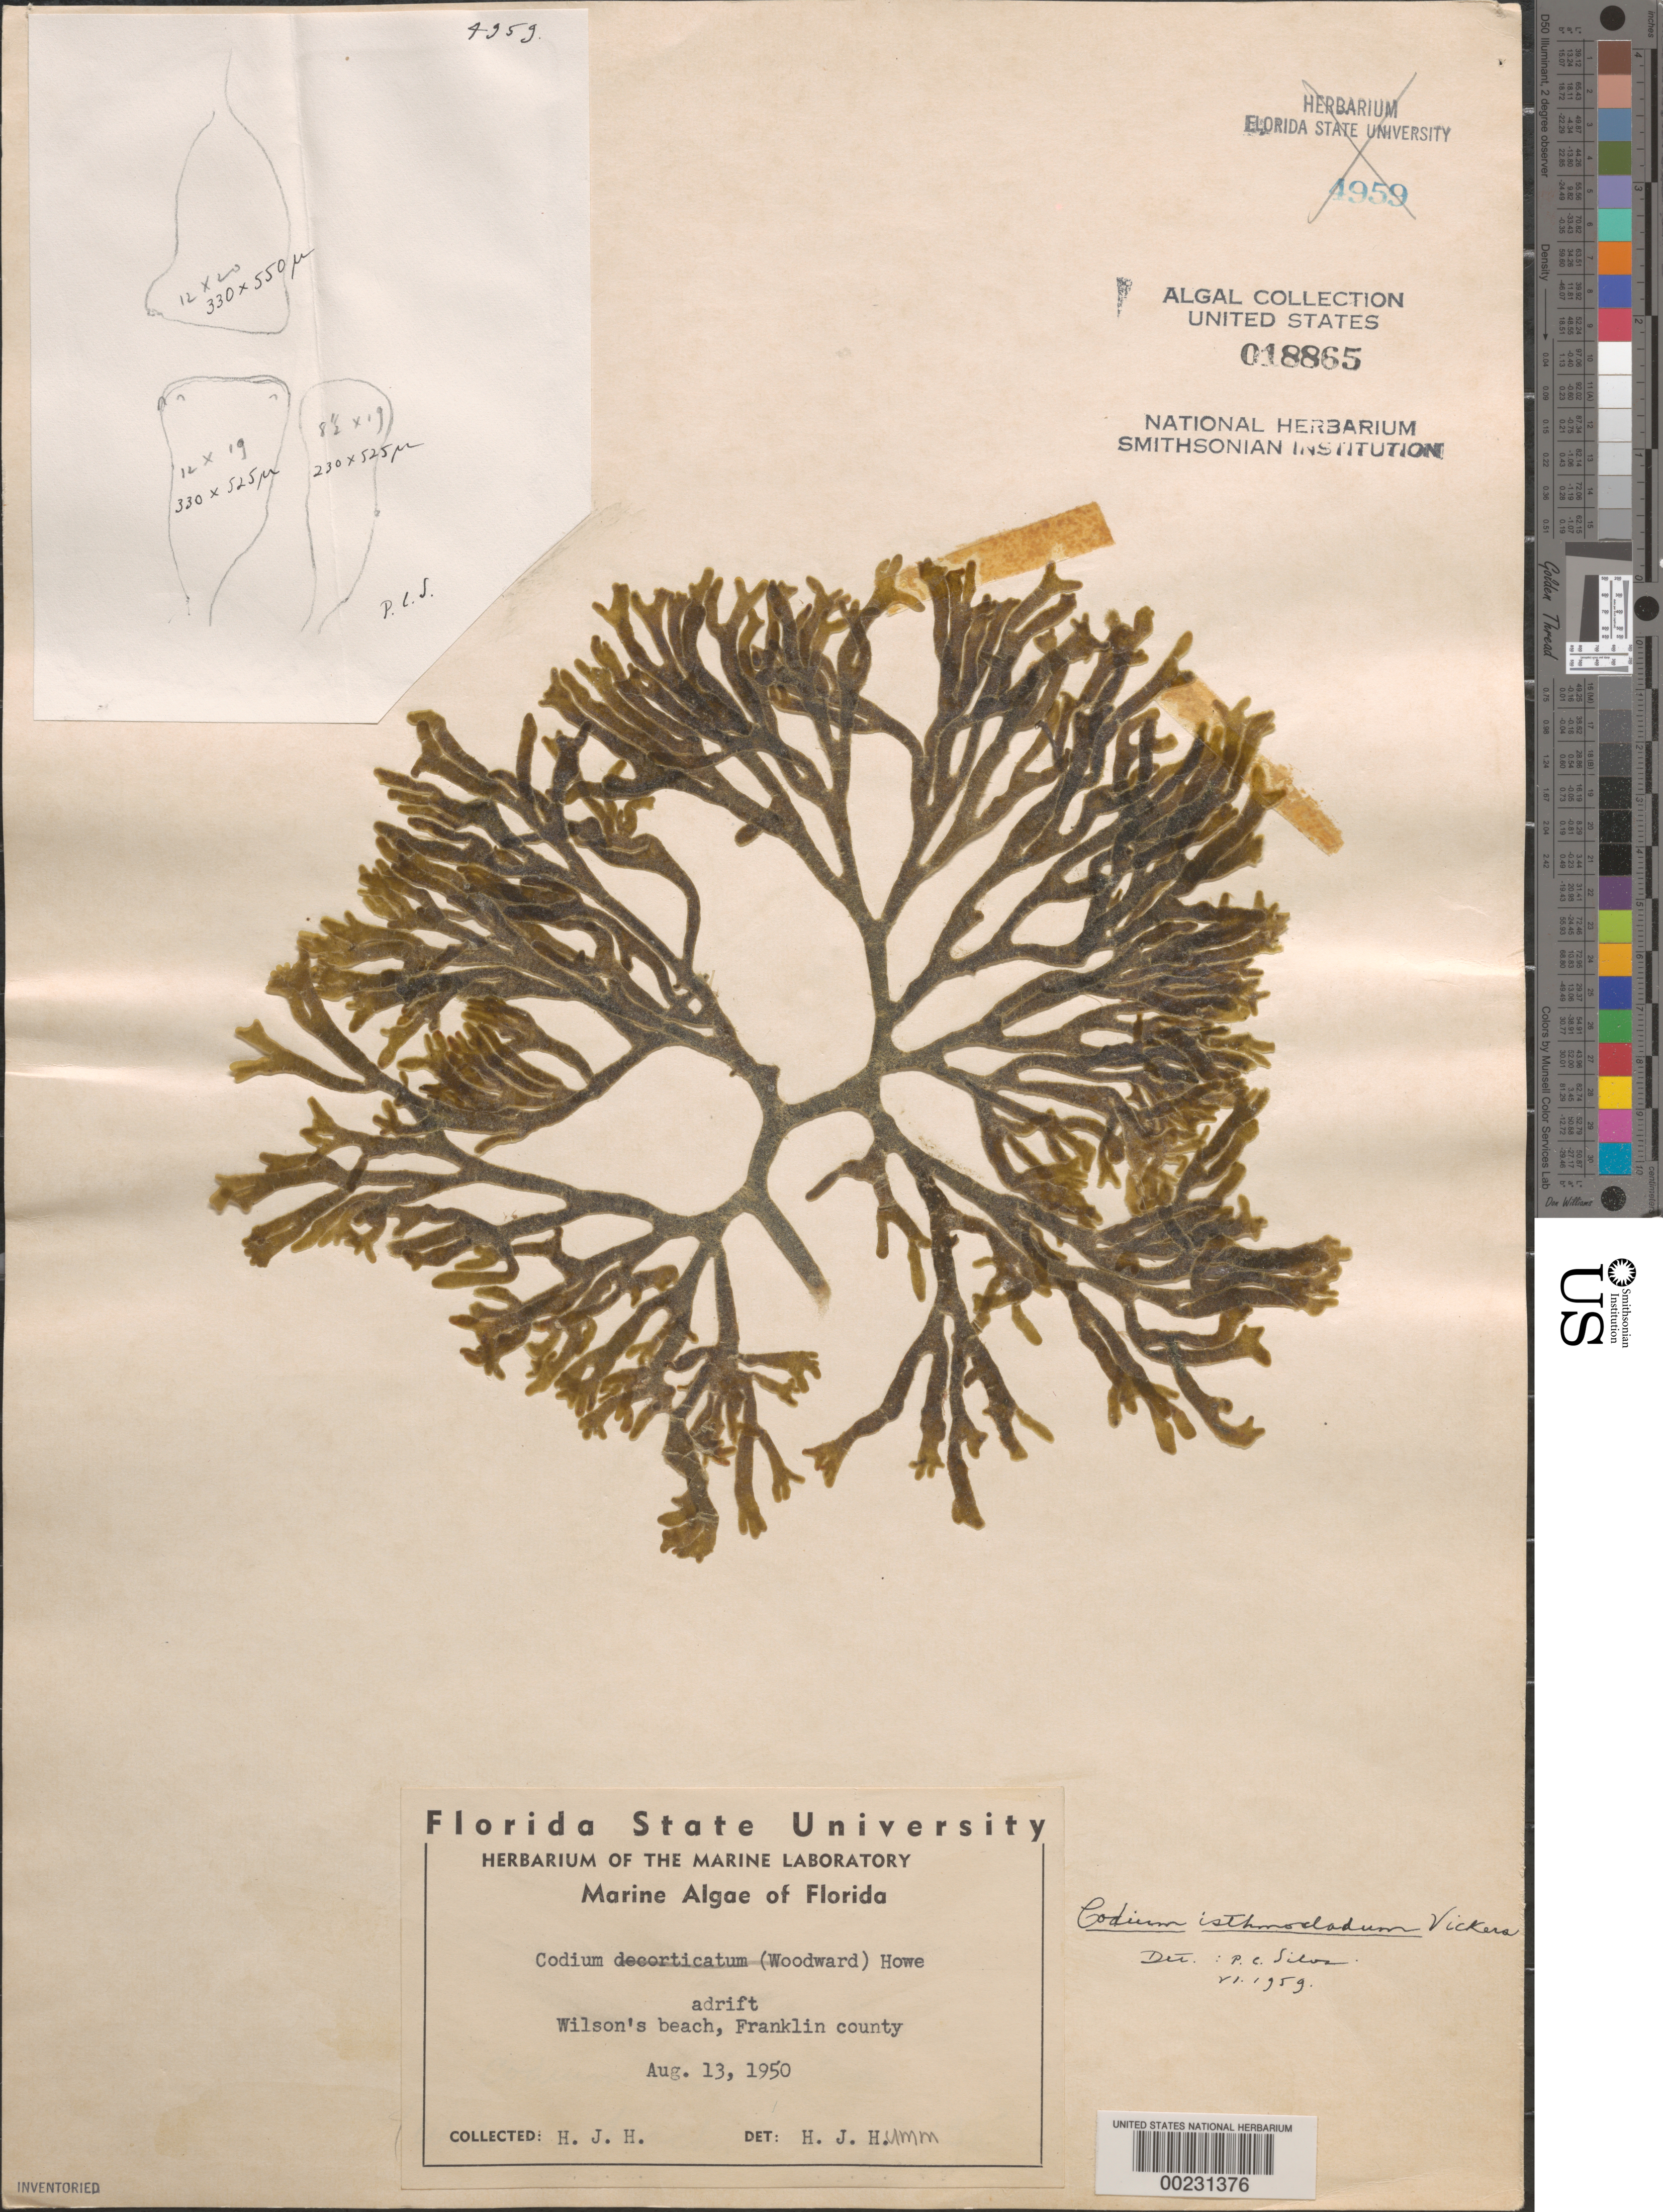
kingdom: Plantae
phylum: Chlorophyta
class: Ulvophyceae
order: Bryopsidales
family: Codiaceae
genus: Codium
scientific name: Codium isthmocladum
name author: Vickers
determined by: Silva, P. C.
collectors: H. J. Humm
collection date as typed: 13 Aug 1950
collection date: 1950-08-13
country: United States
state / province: Florida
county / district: Franklin County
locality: Wilson's Beach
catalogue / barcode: US 18865